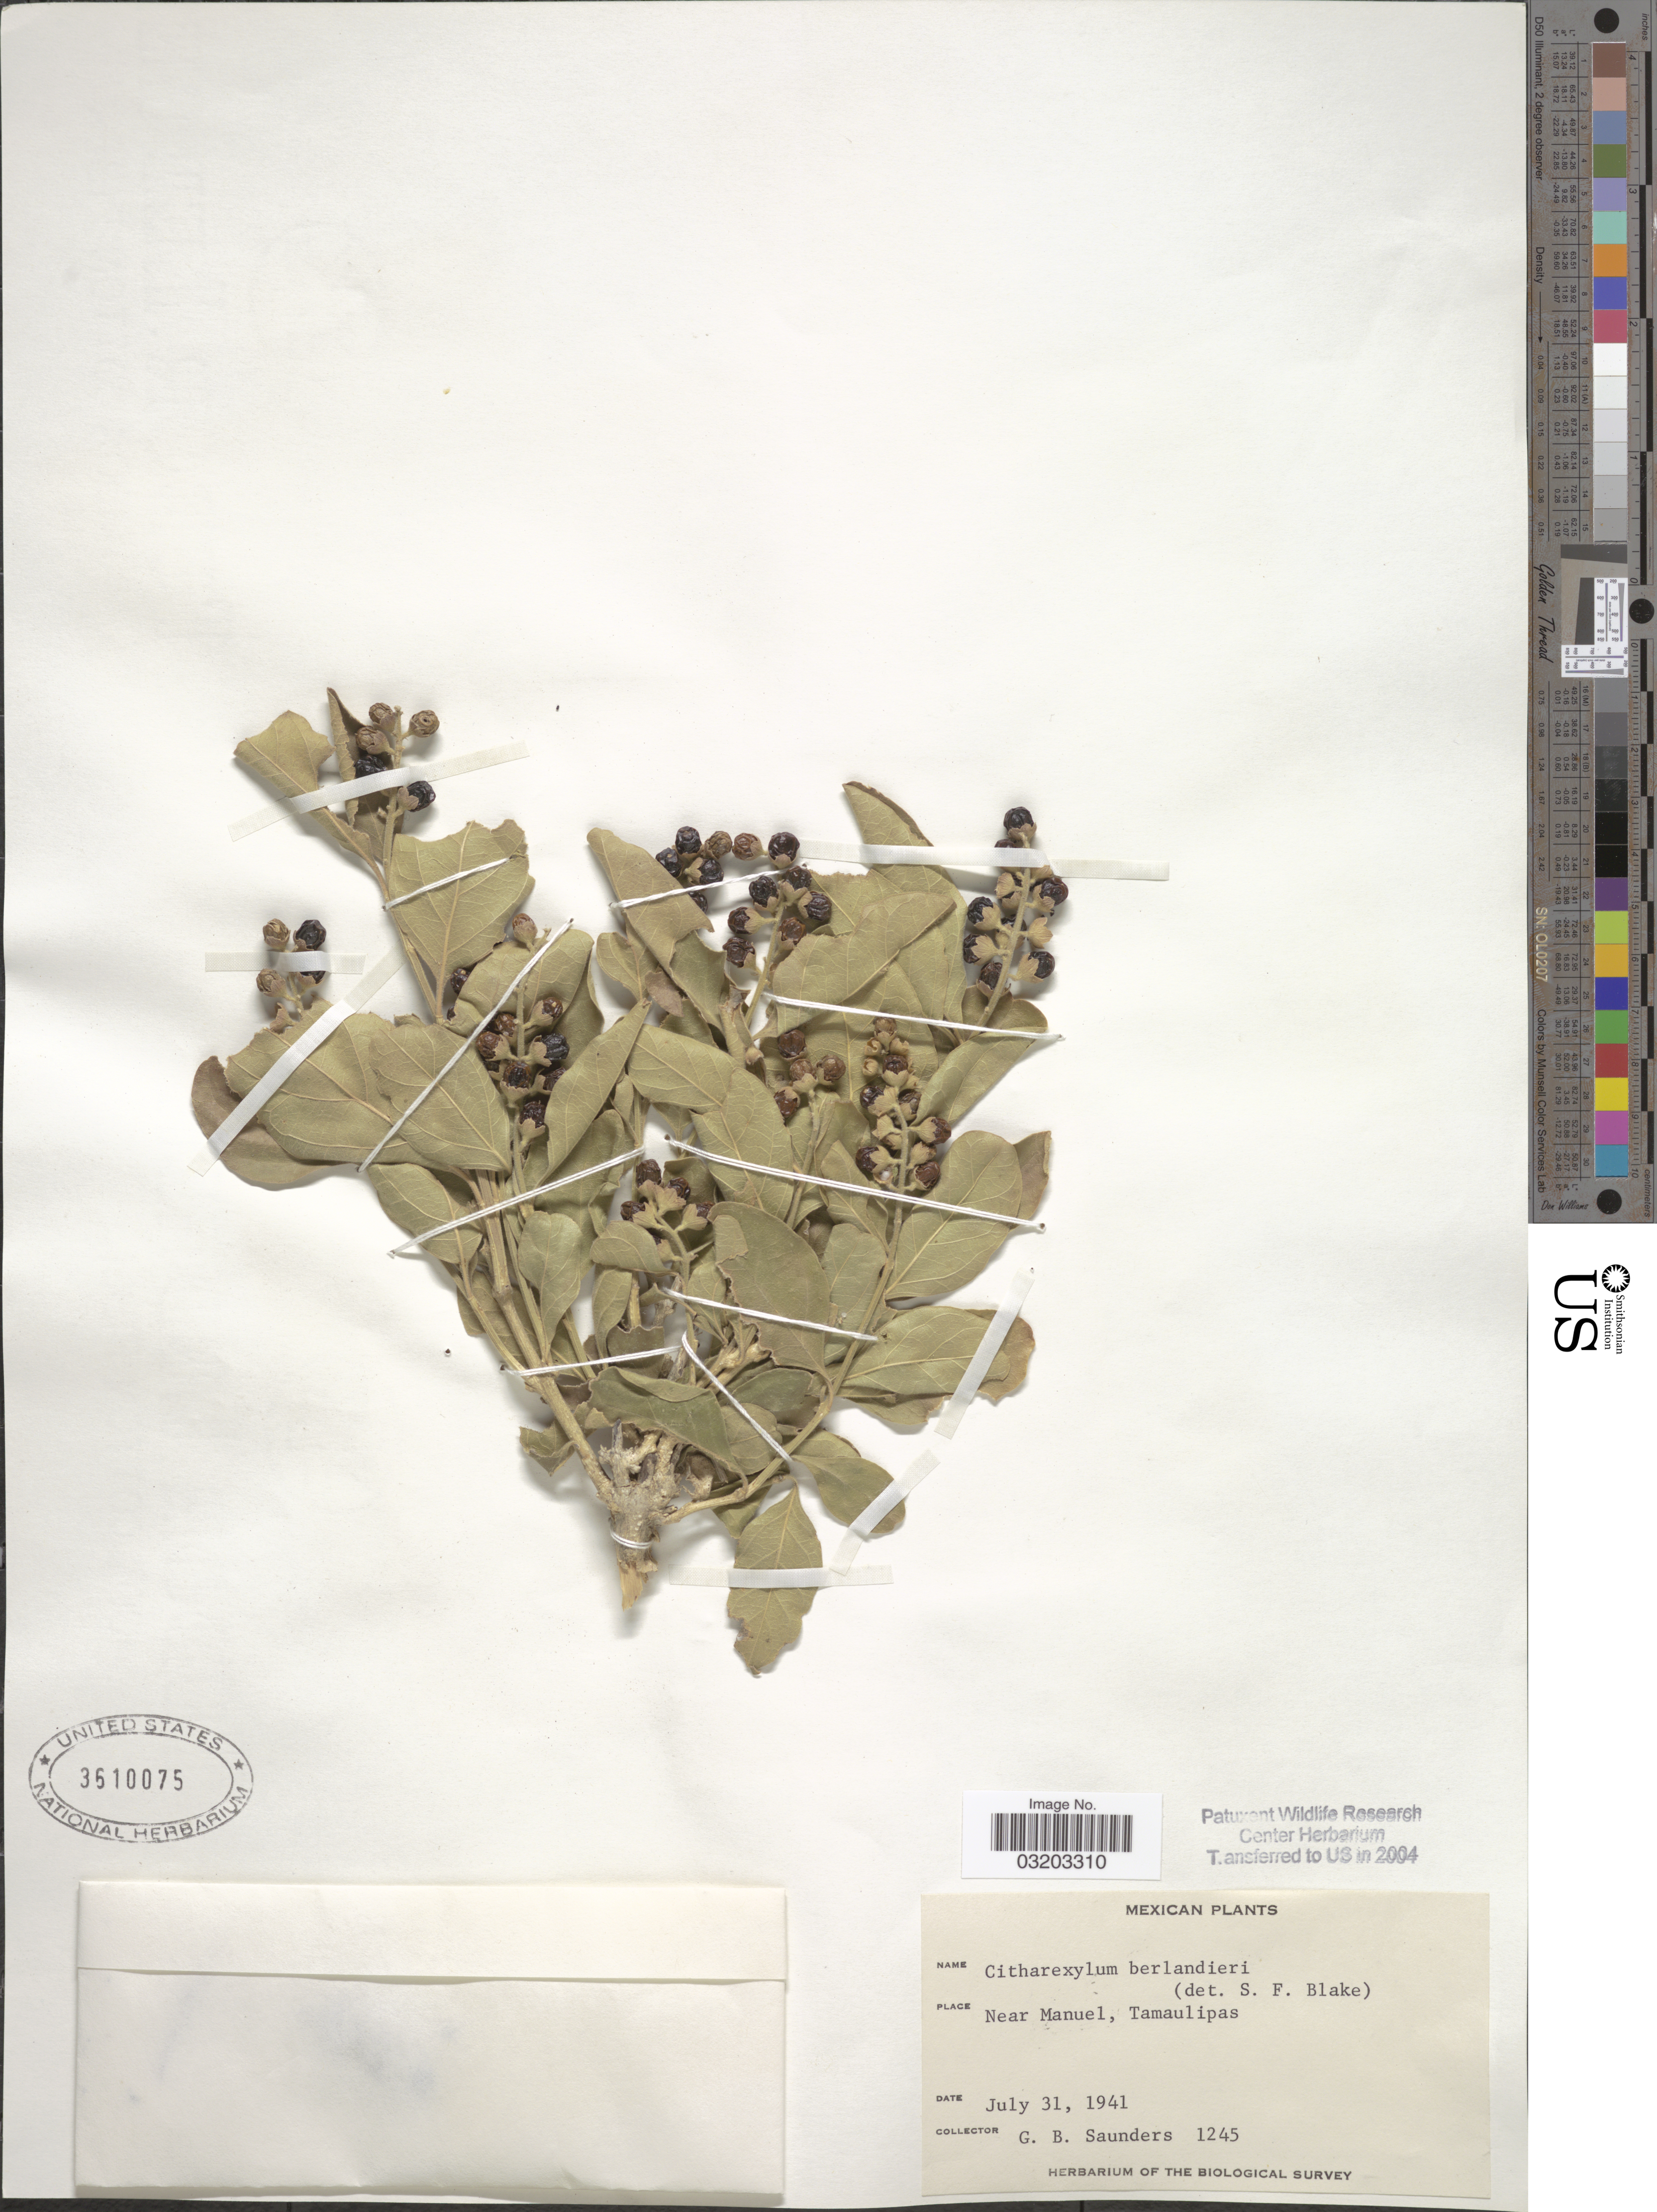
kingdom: Plantae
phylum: Tracheophyta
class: Magnoliopsida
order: Lamiales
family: Verbenaceae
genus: Citharexylum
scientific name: Citharexylum berlandieri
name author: B.L. Rob.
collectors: G. B. Saunders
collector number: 1245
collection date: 1941-07-31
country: Mexico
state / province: Tamaulipas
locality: Near Manuel.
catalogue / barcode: US 3610075